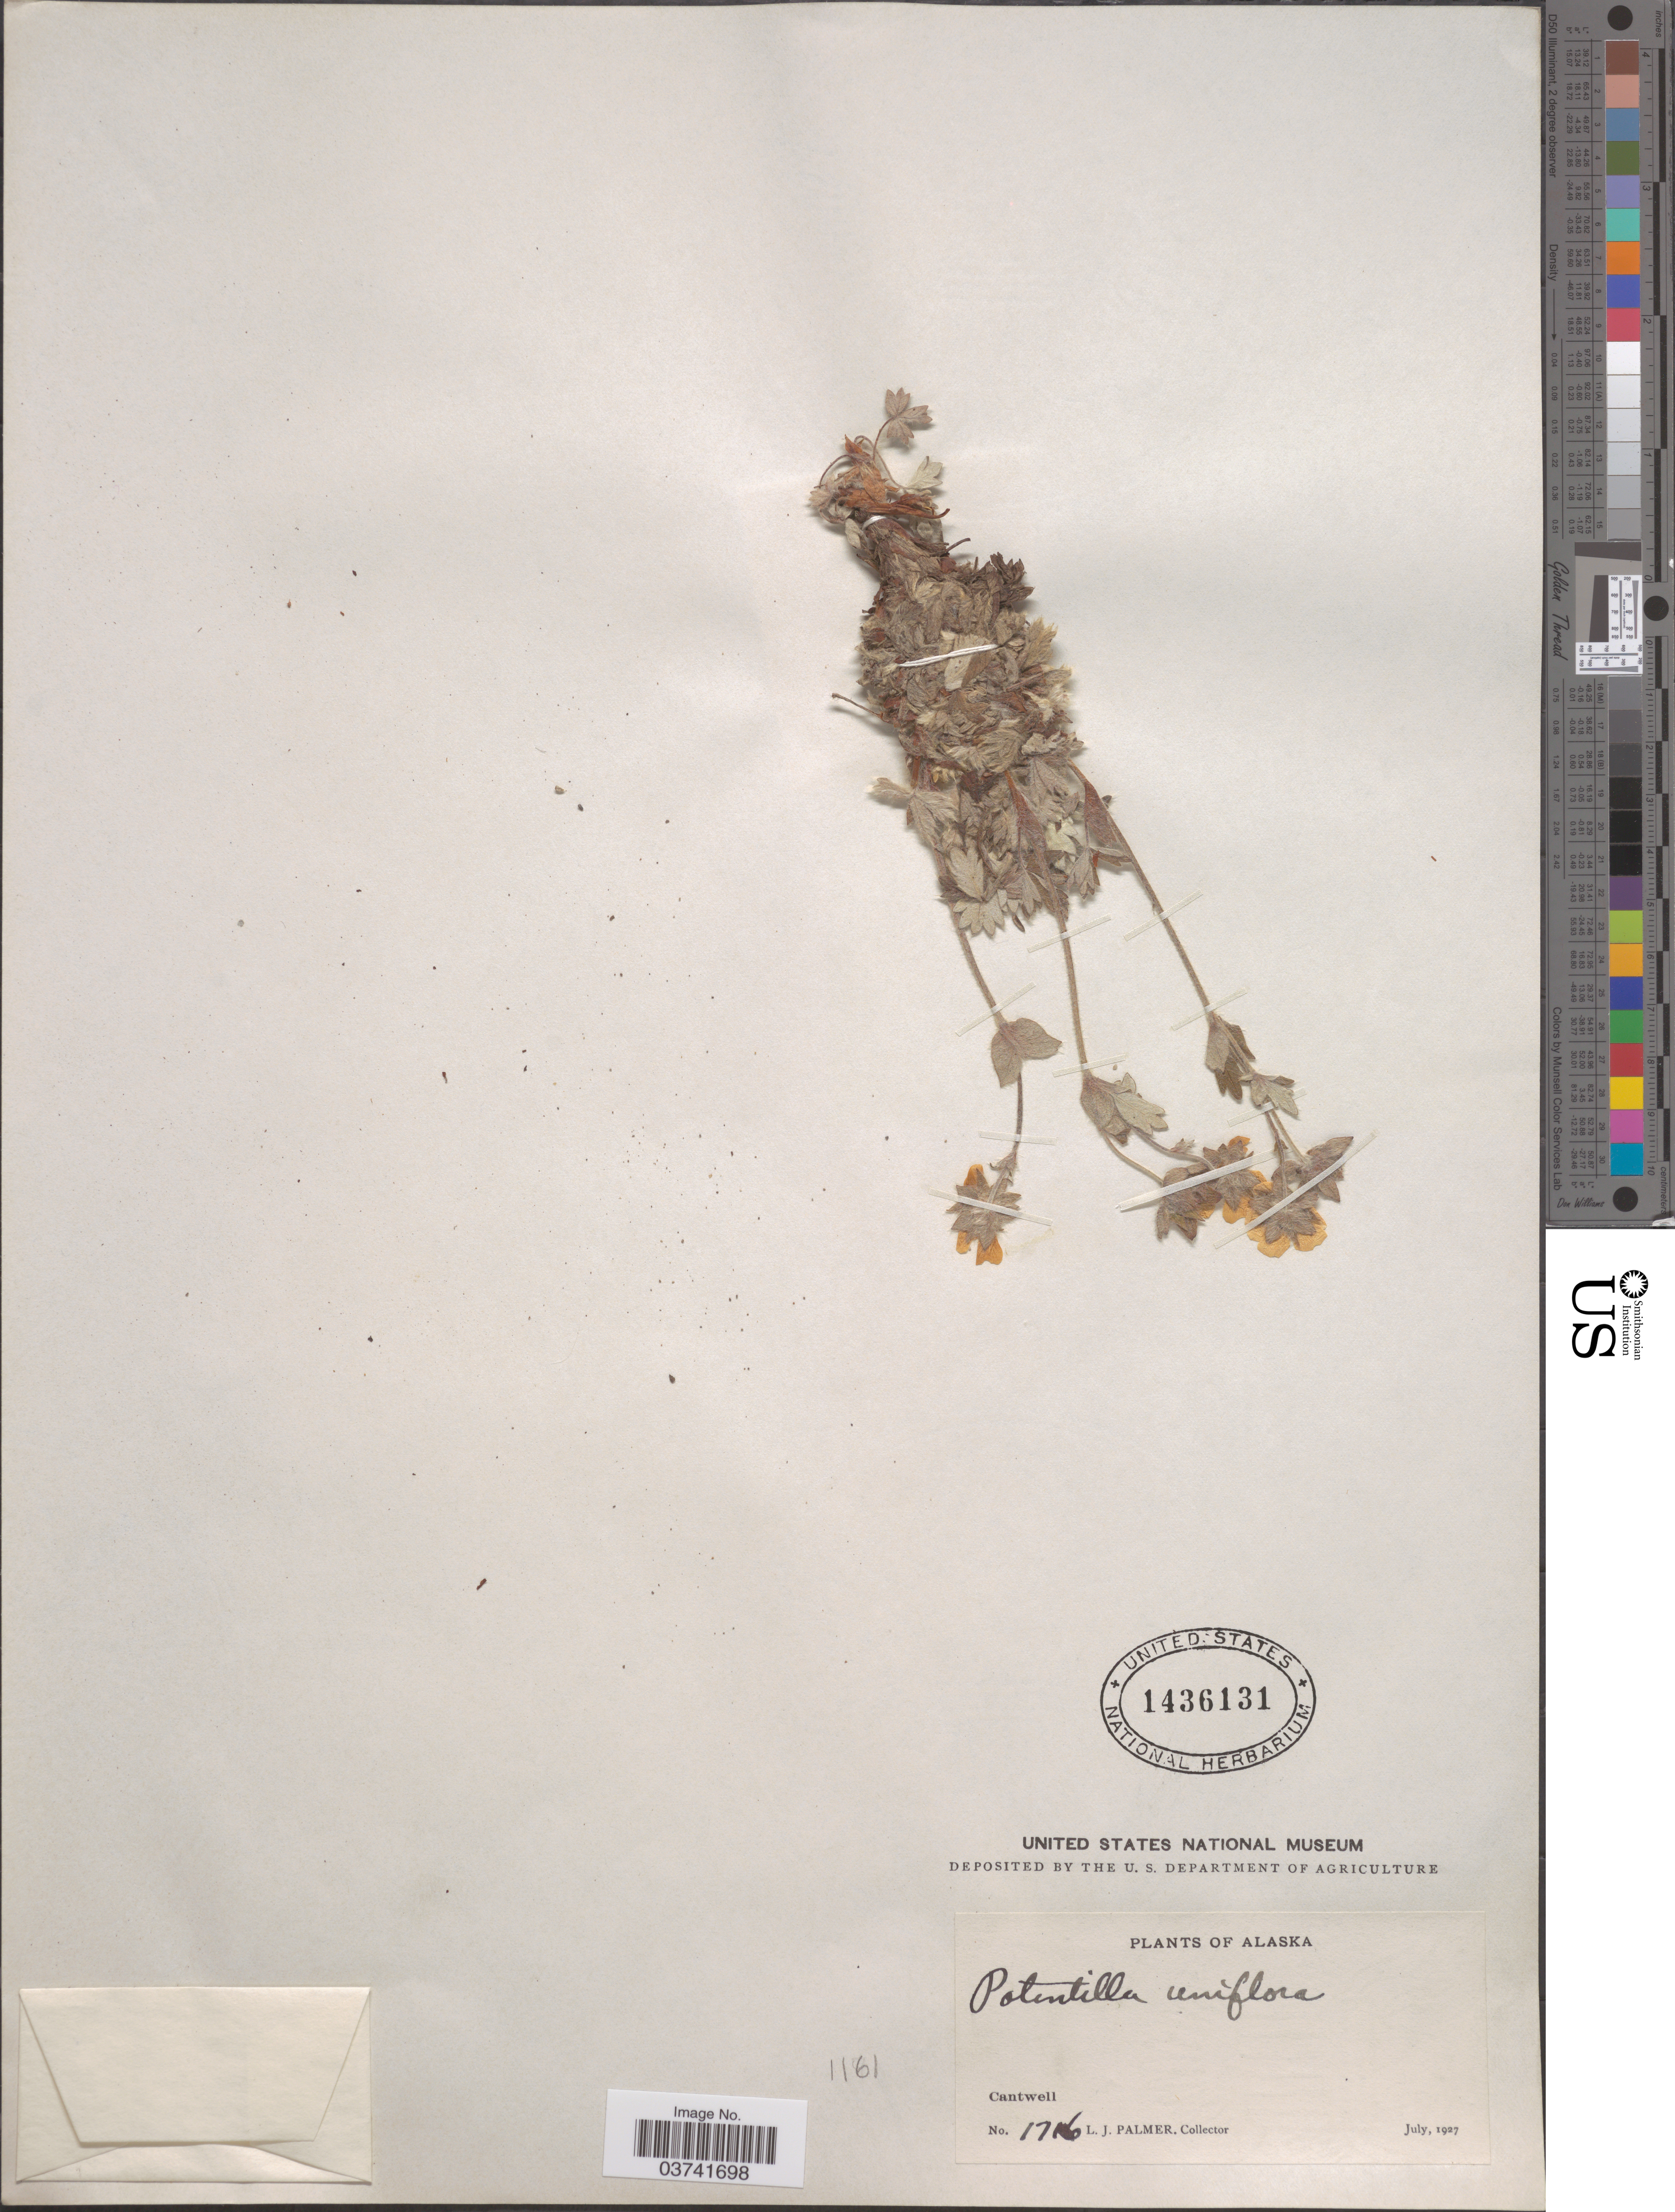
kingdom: Plantae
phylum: Tracheophyta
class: Magnoliopsida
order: Rosales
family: Rosaceae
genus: Potentilla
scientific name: Potentilla uniflora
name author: Ledeb.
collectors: L. J. Palmer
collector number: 1716*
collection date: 1927-07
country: United States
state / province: Alaska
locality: Cantwell.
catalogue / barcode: US 1436131